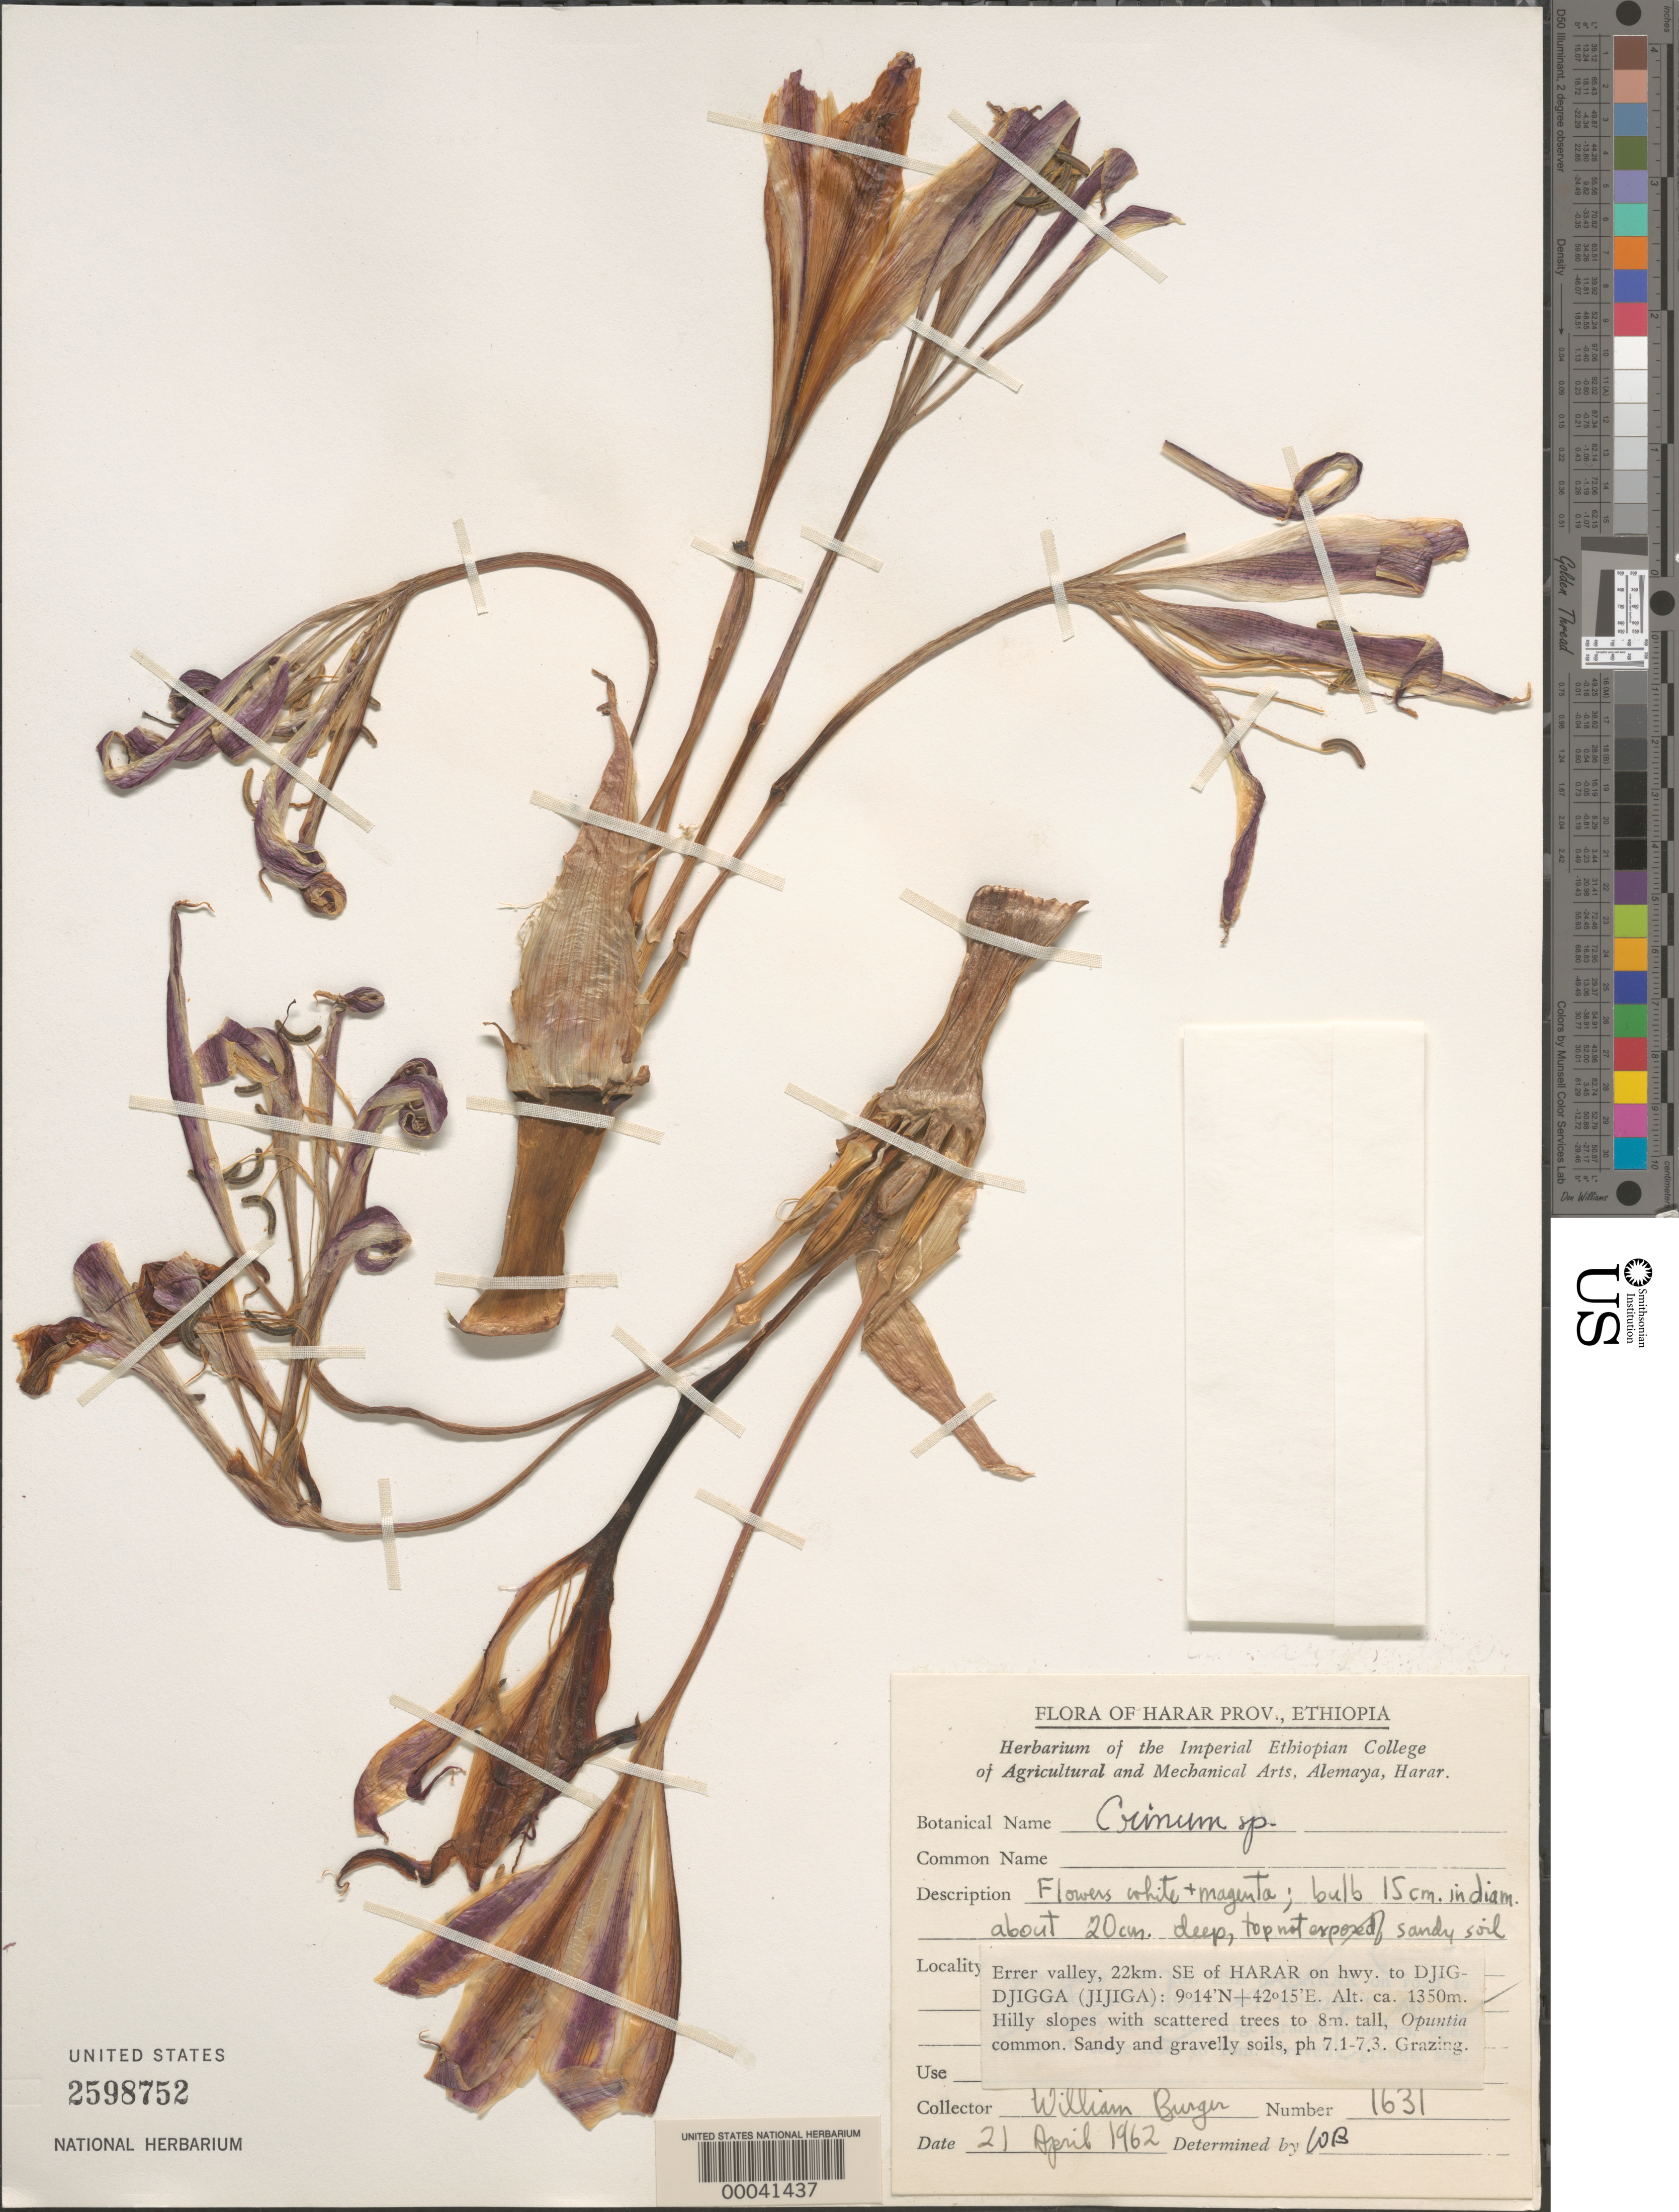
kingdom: Plantae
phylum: Tracheophyta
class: Liliopsida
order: Asparagales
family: Amaryllidaceae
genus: Crinum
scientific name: Crinum sp.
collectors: W. Burger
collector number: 1631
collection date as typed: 21 Apr 1962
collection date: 1962-04-21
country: Ethiopia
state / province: Harari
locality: Errer valley, 22 km. se of harar on hwy to djigdjigga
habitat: Hilly slopes with scattered trees, sandy and gravelly soils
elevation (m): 1350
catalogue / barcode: US 2598752